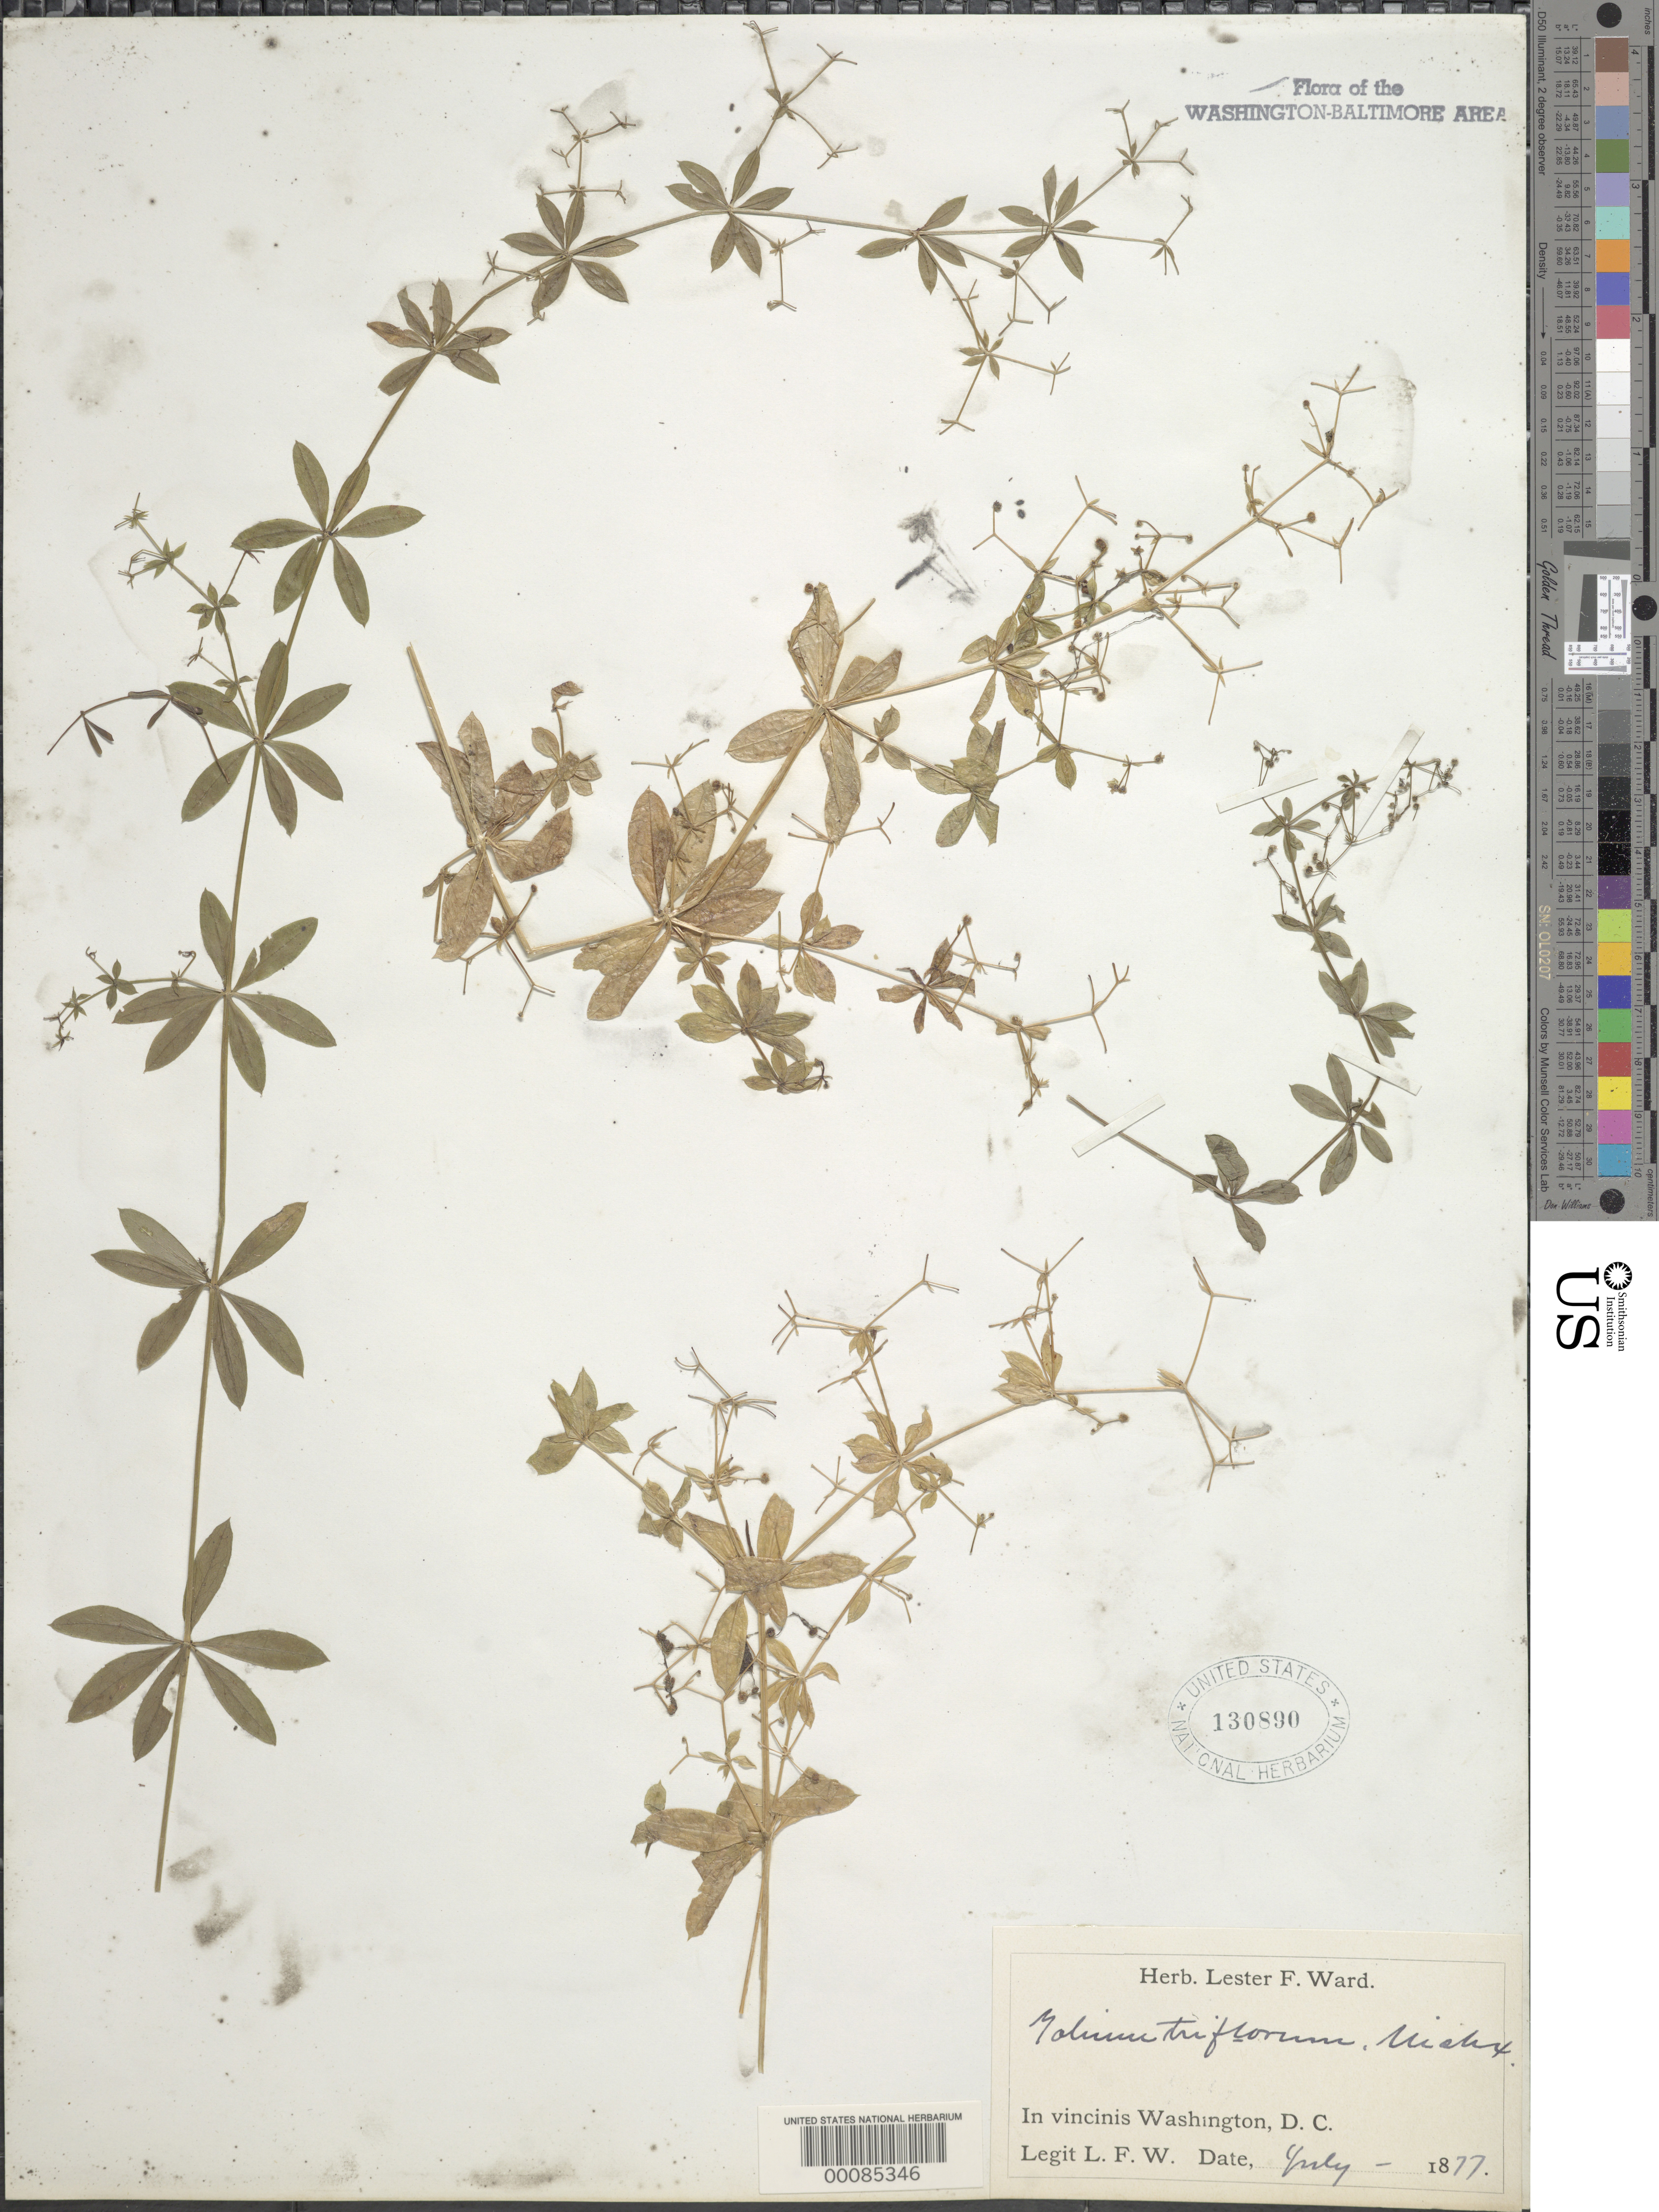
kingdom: Plantae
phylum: Tracheophyta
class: Magnoliopsida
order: Gentianales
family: Rubiaceae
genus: Galium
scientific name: Galium triflorum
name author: Michx.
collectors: L. F. Ward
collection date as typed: Jul 1877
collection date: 1877-07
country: United States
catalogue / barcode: US 130890